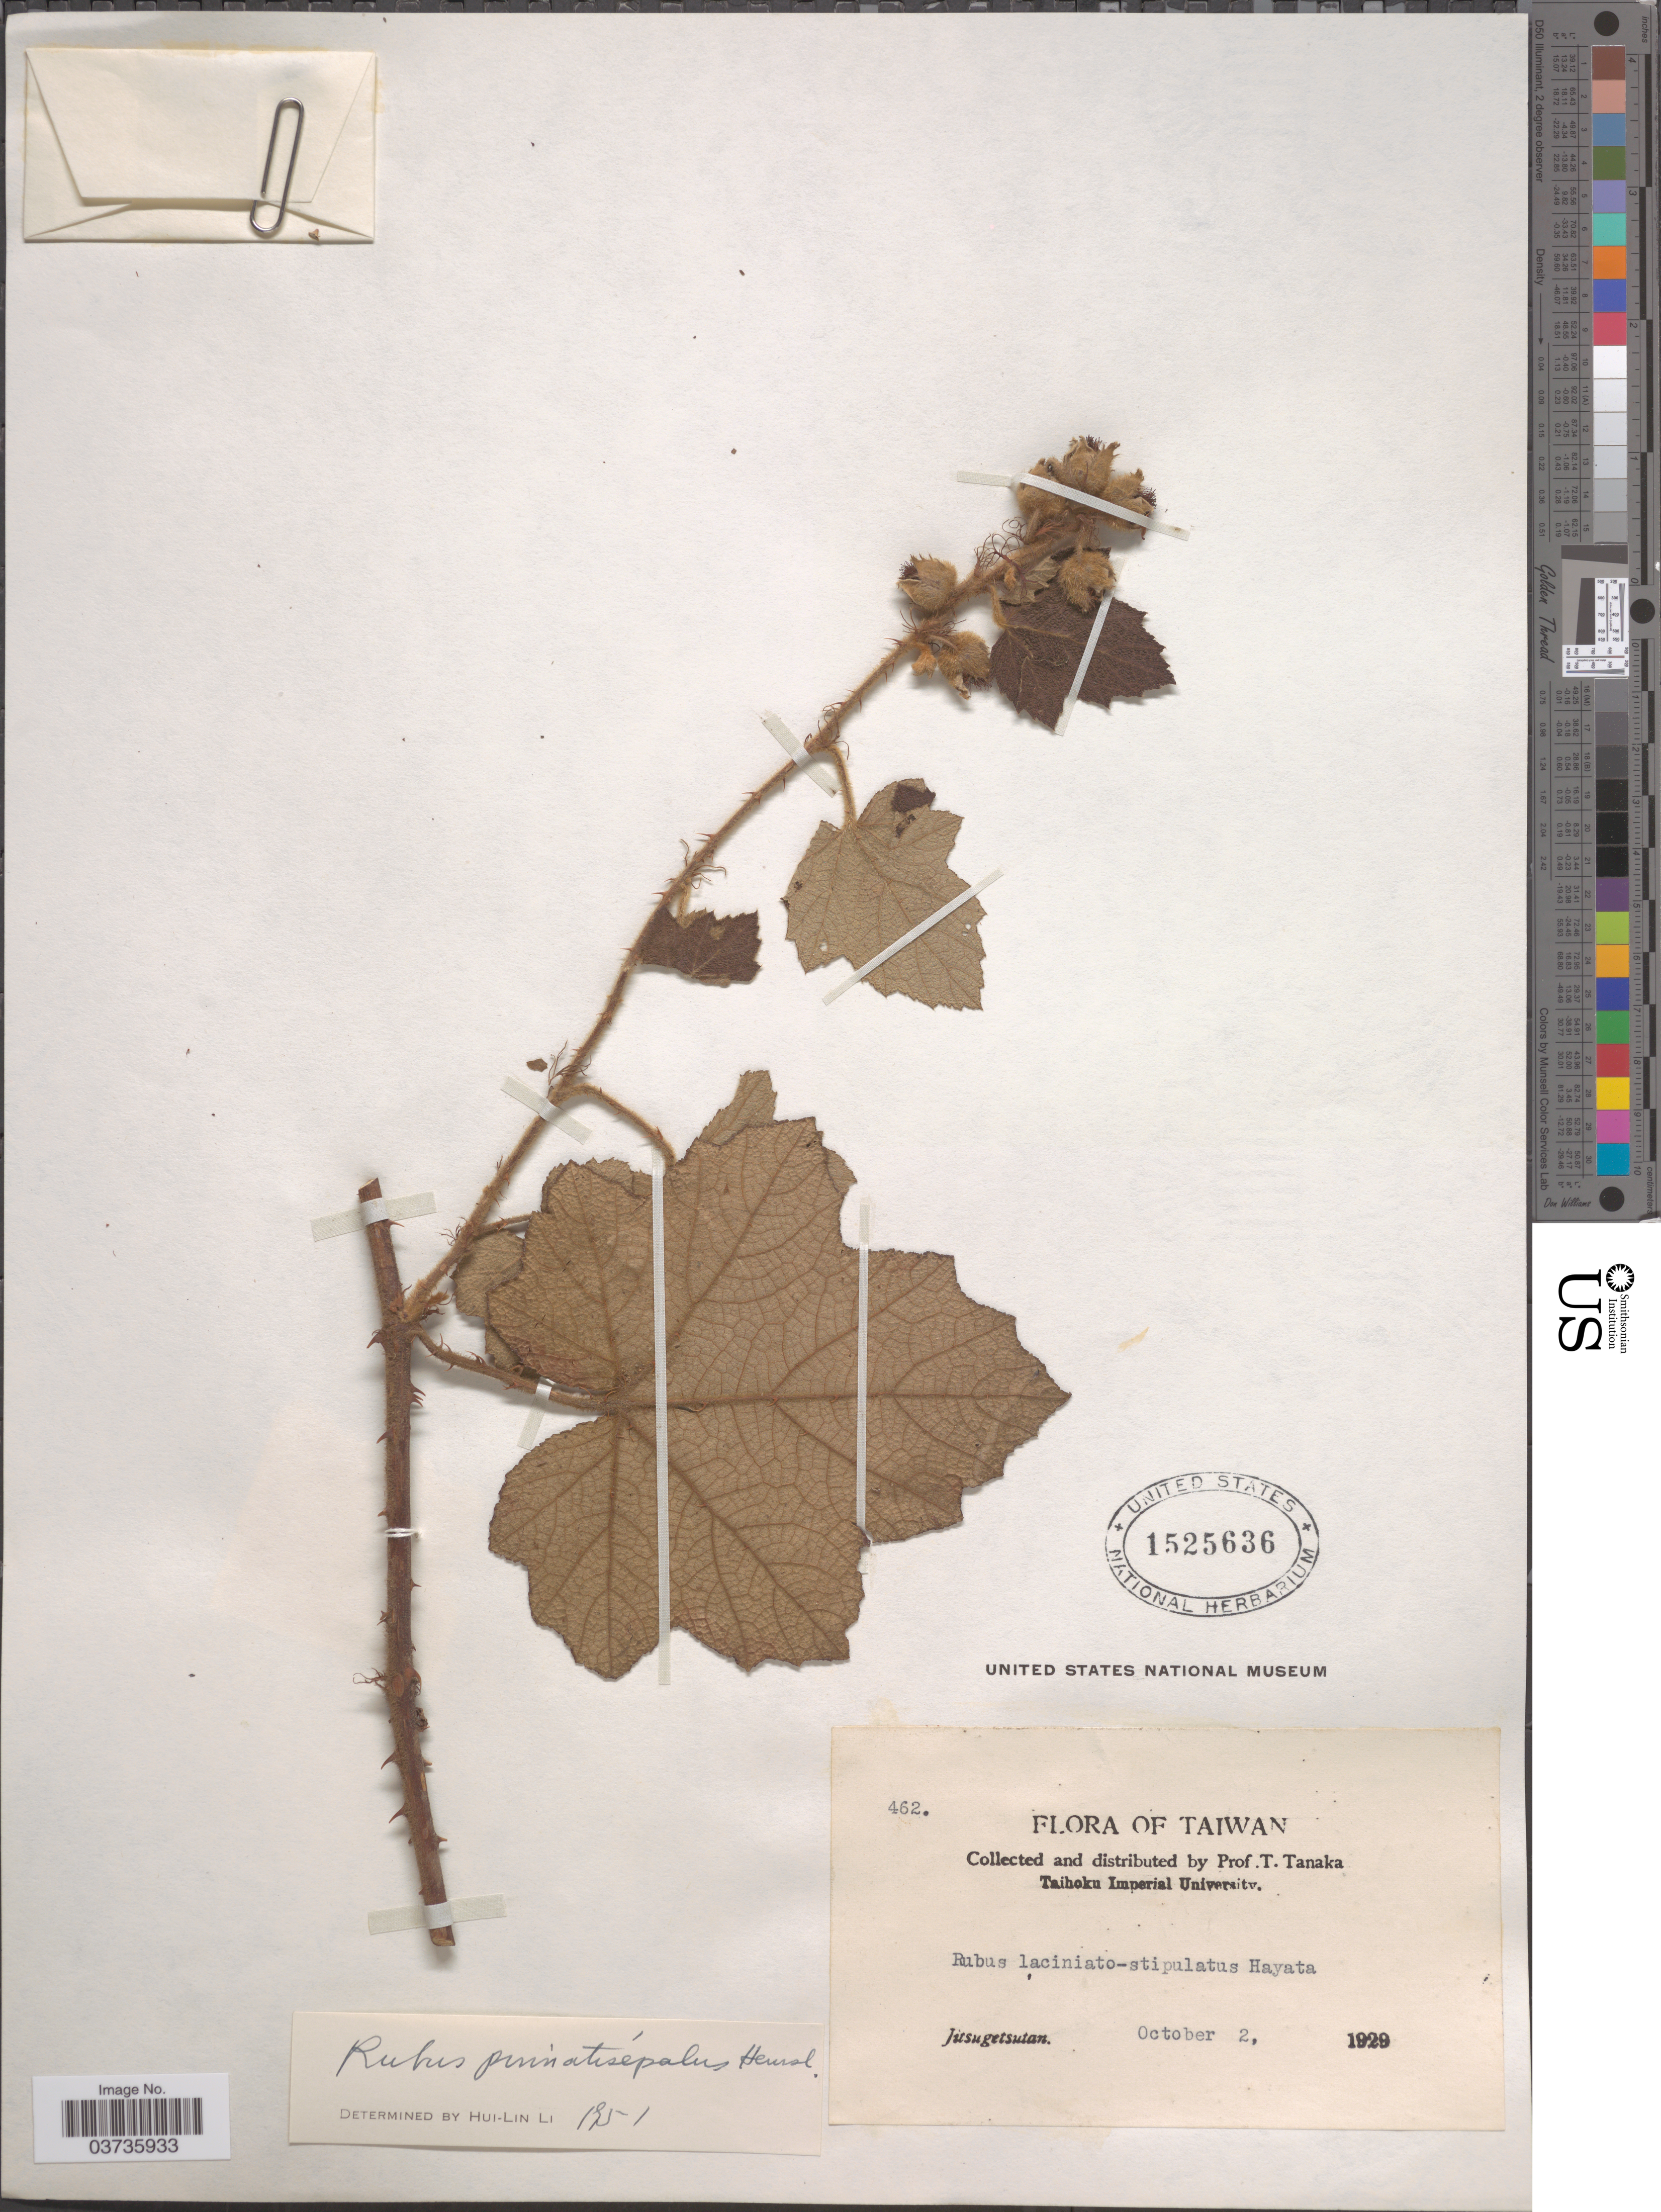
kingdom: Plantae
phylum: Tracheophyta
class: Magnoliopsida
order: Rosales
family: Rosaceae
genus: Rubus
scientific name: Rubus laciniatostipulatus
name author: Hayata ex Koidz.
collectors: T. Tanaka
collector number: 462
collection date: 1929-10-02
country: Taiwan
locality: Jusugetsutan.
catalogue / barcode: US 1525636